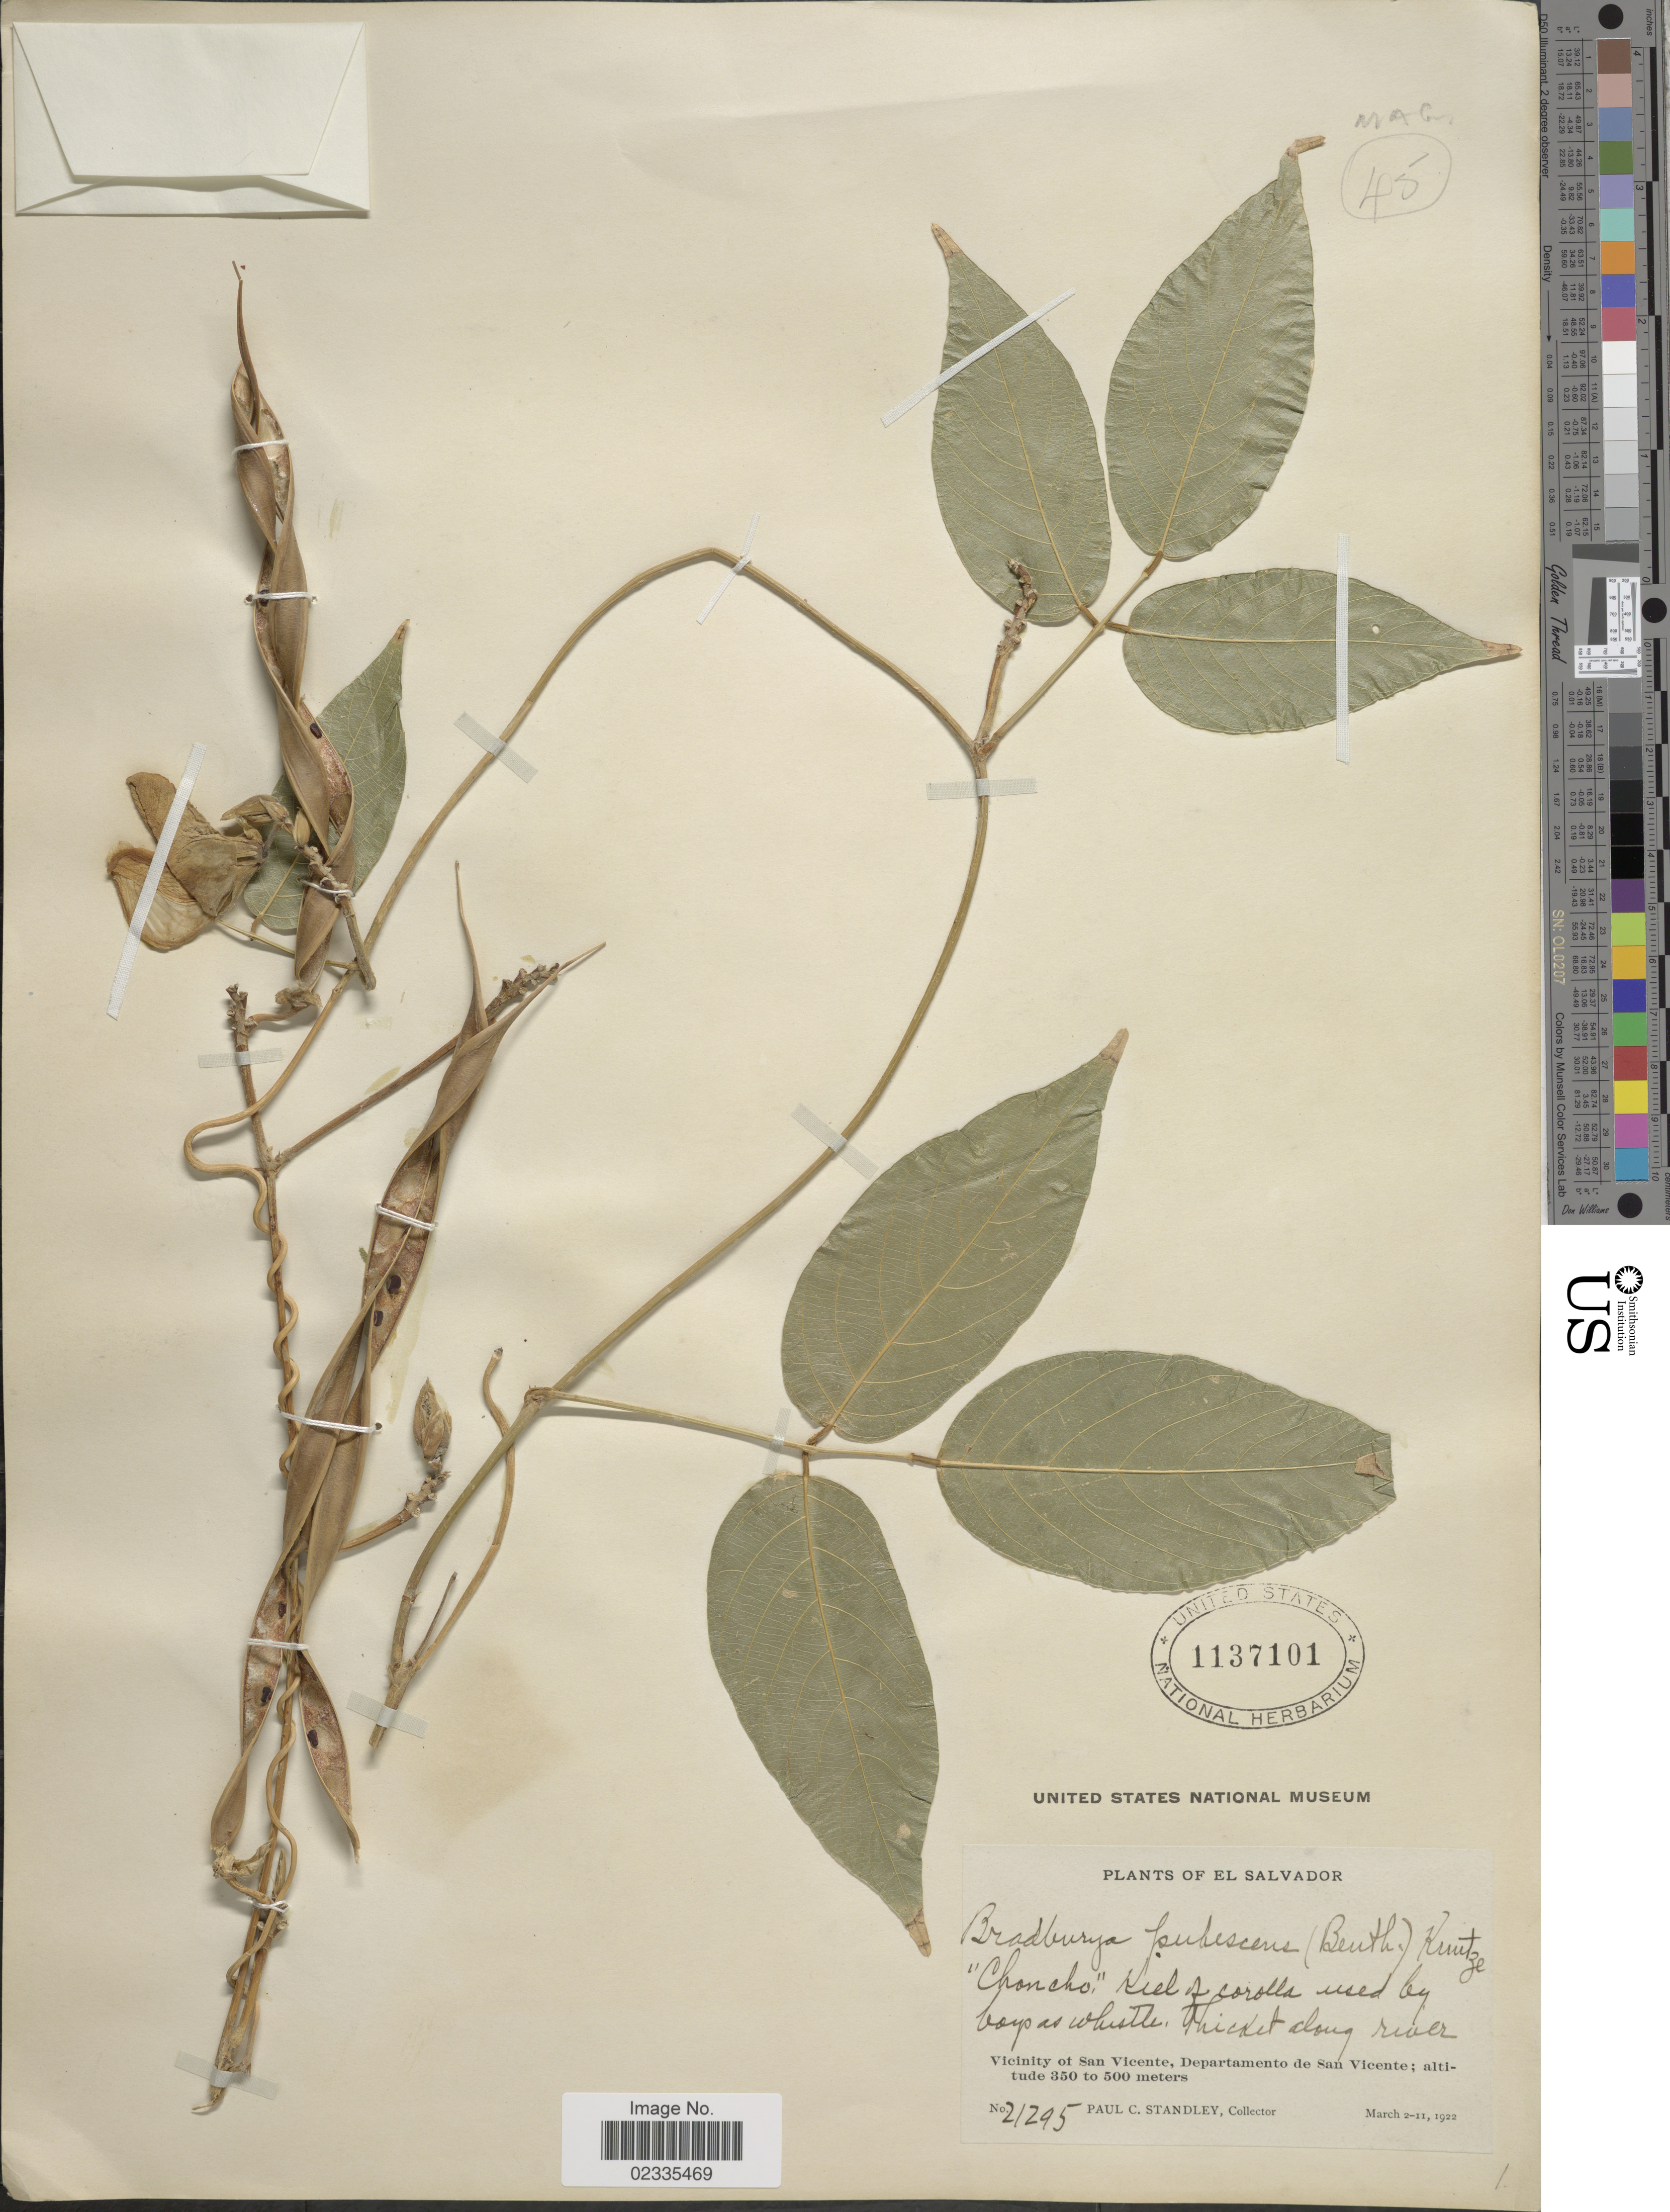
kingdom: Plantae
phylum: Tracheophyta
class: Magnoliopsida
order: Fabales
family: Fabaceae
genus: Centrosema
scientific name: Centrosema pubescens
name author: Benth.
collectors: P. C. Standley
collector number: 21295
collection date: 1922-03-02/1922-03-11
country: El Salvador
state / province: San Vincente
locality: Vicinity of San Vicente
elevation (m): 350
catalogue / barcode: US 1137101